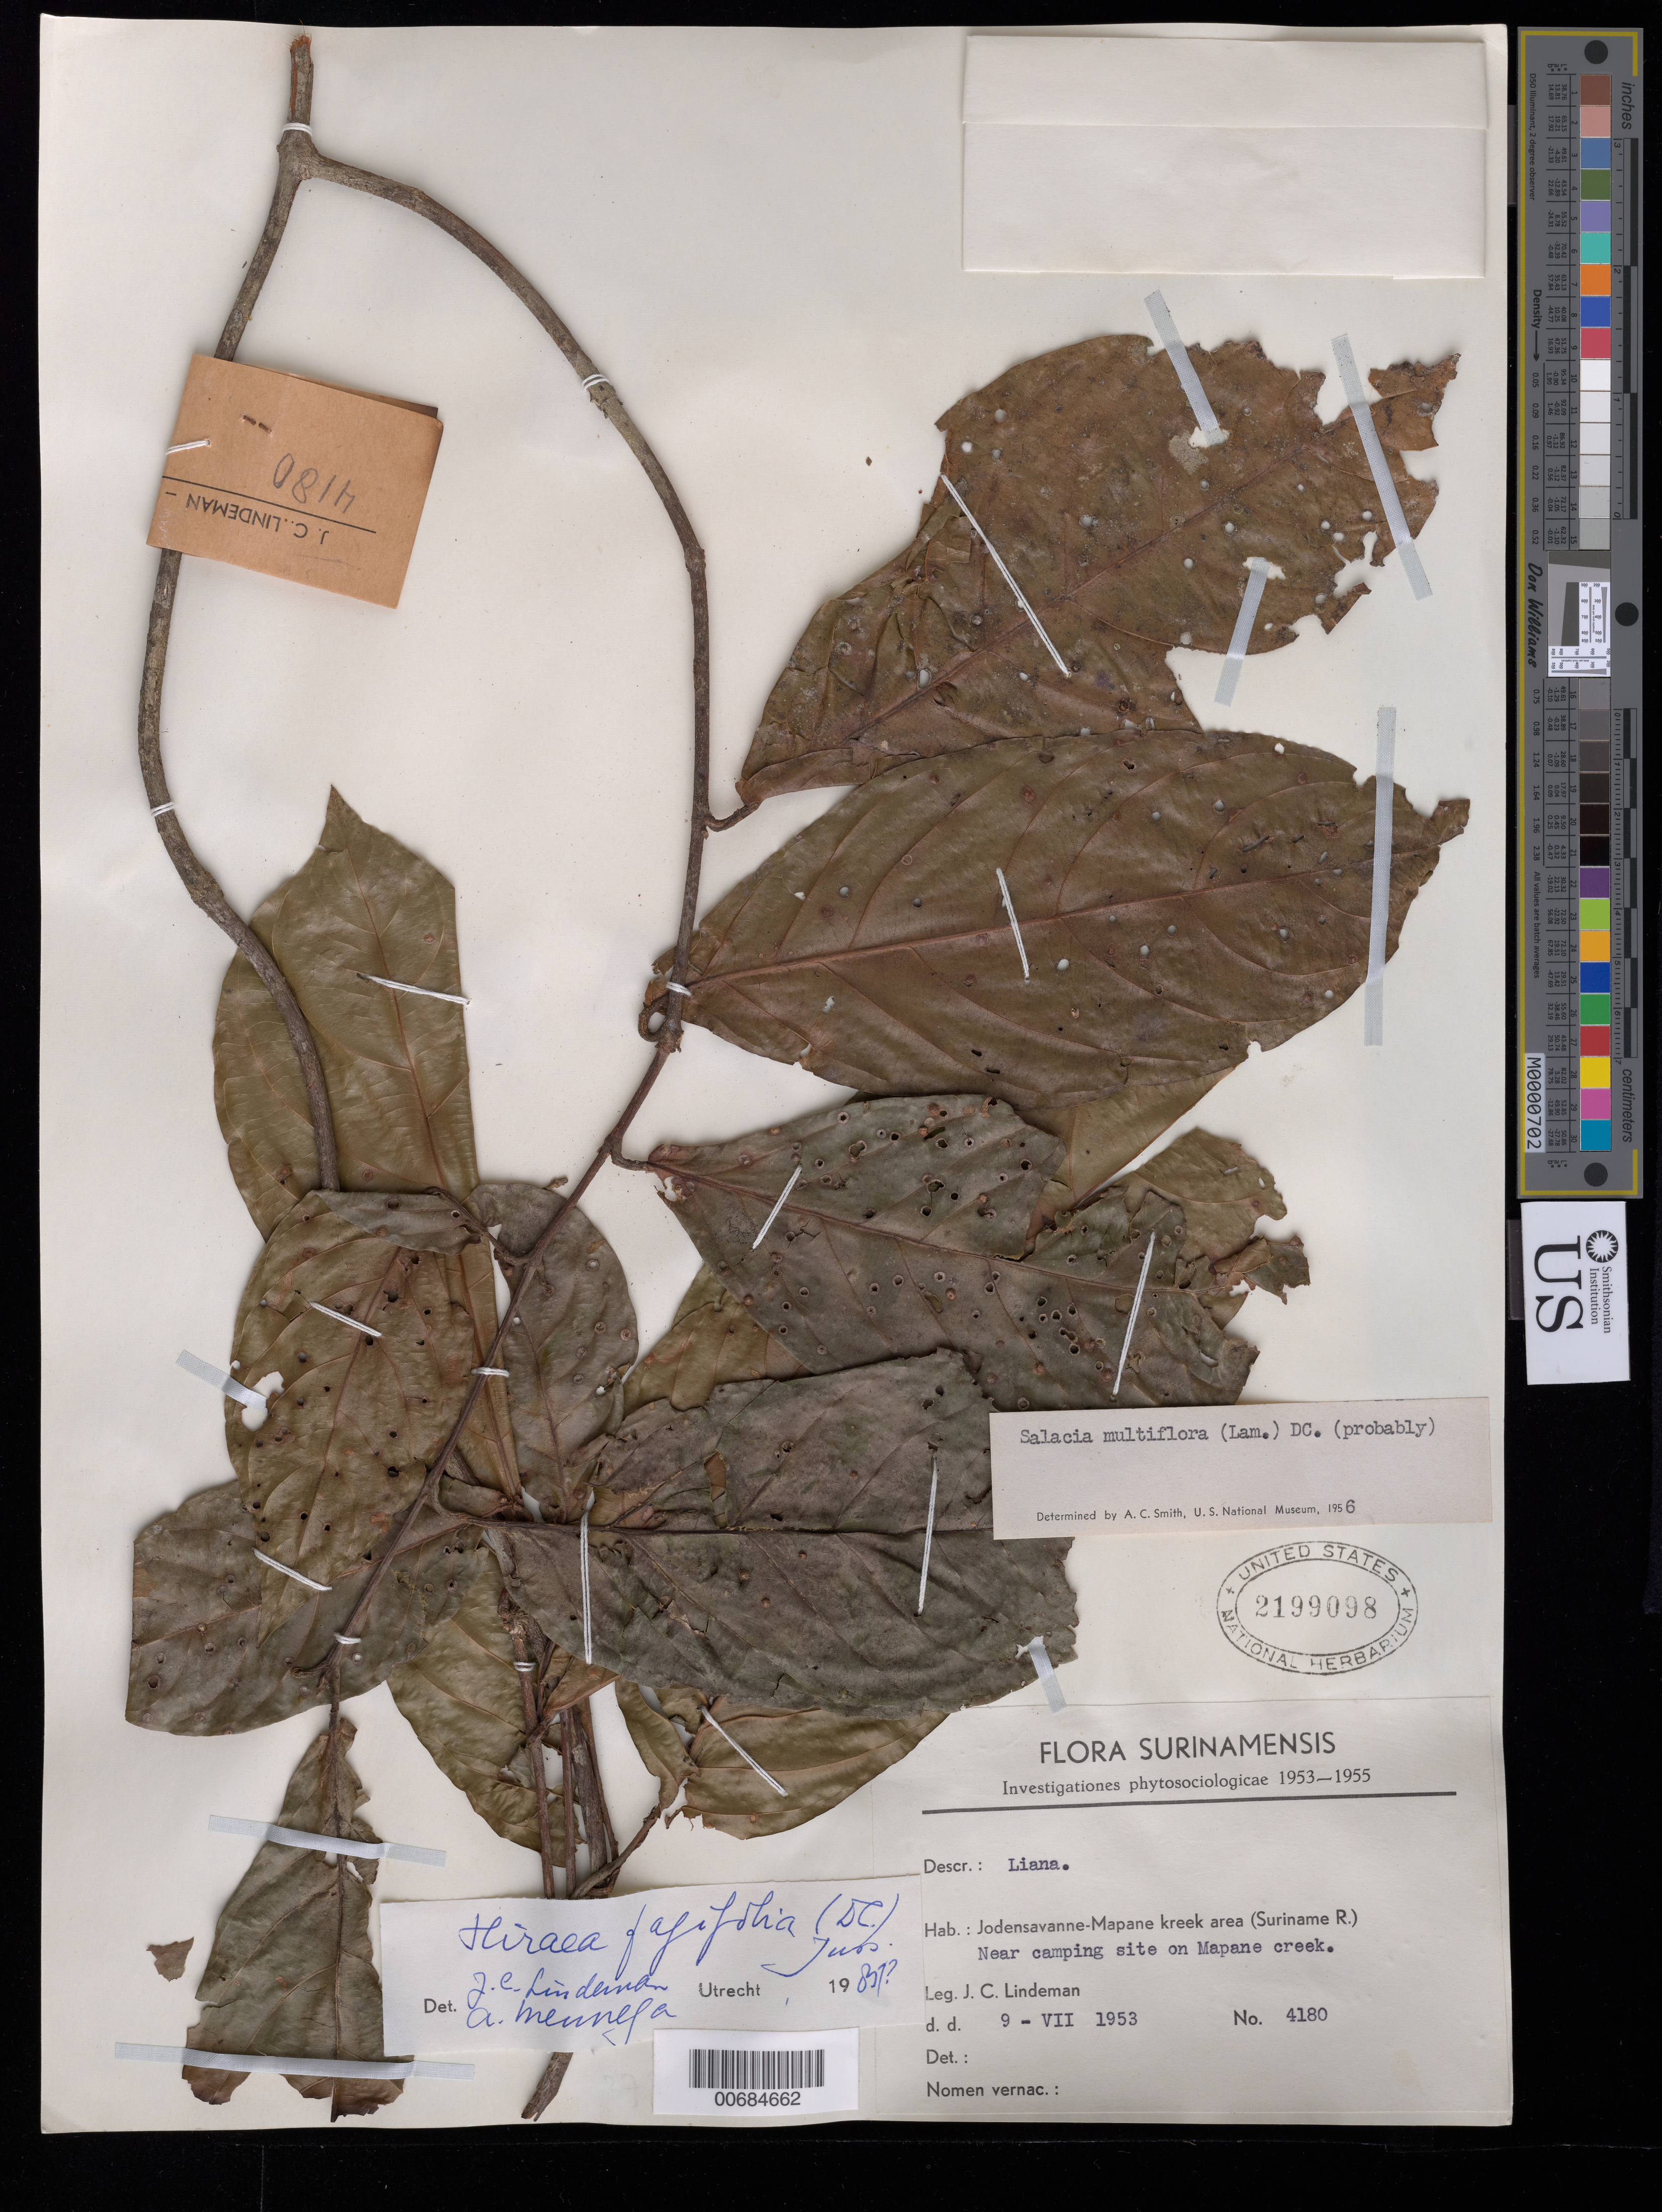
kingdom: Plantae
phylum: Tracheophyta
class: Magnoliopsida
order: Malpighiales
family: Malpighiaceae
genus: Hiraea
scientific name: Hiraea fagifolia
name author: (DC.) A. Juss.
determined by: Lindeman, J. C.; Mennega, A. M.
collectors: J. C. Lindeman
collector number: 4180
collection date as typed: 9-Jul-53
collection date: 1953-07-09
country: Suriname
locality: Jodensavanne-Mapane kreek area (Suriname River)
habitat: Near creek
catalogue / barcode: US 2199098